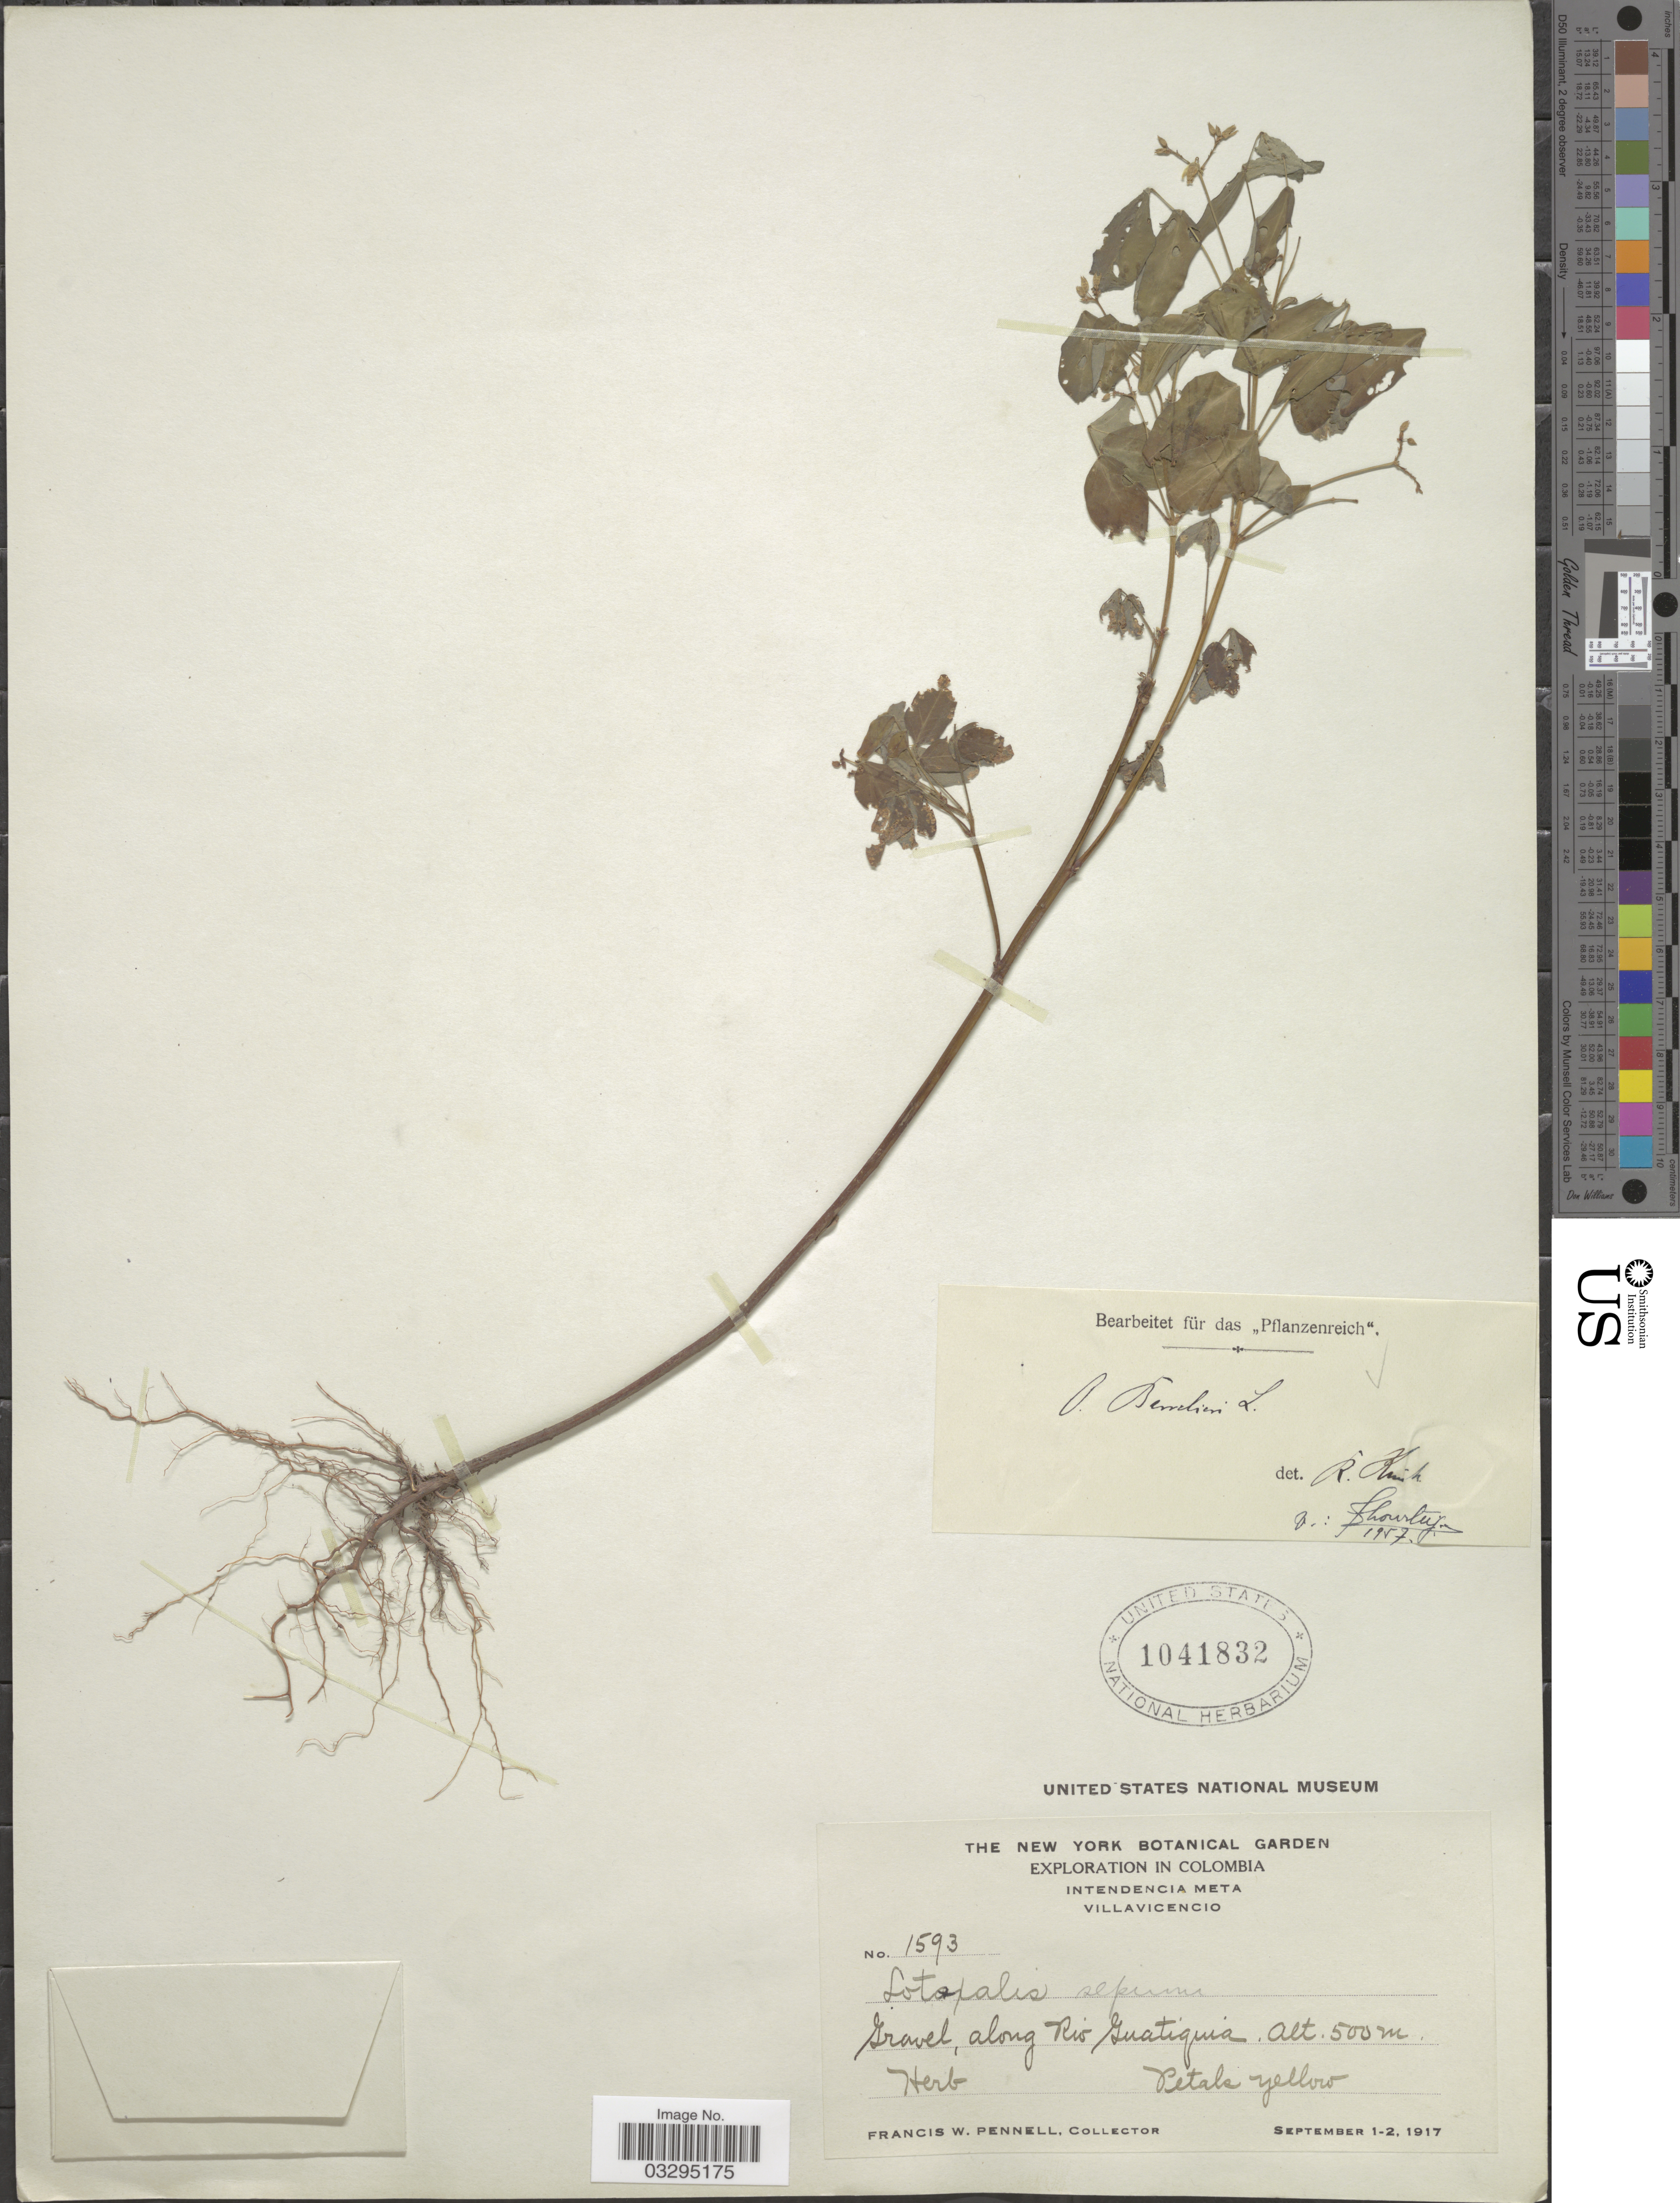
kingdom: Plantae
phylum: Tracheophyta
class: Magnoliopsida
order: Oxalidales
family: Oxalidaceae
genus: Oxalis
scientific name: Oxalis barrelieri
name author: L.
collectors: F. W. Pennell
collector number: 1593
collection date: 1917-09-01/1917-09-02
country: Colombia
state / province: Meta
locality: Intendencia Meta. Villavicencio. Gravel, along Rio Guatiquia.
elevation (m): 500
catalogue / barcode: US 1041832